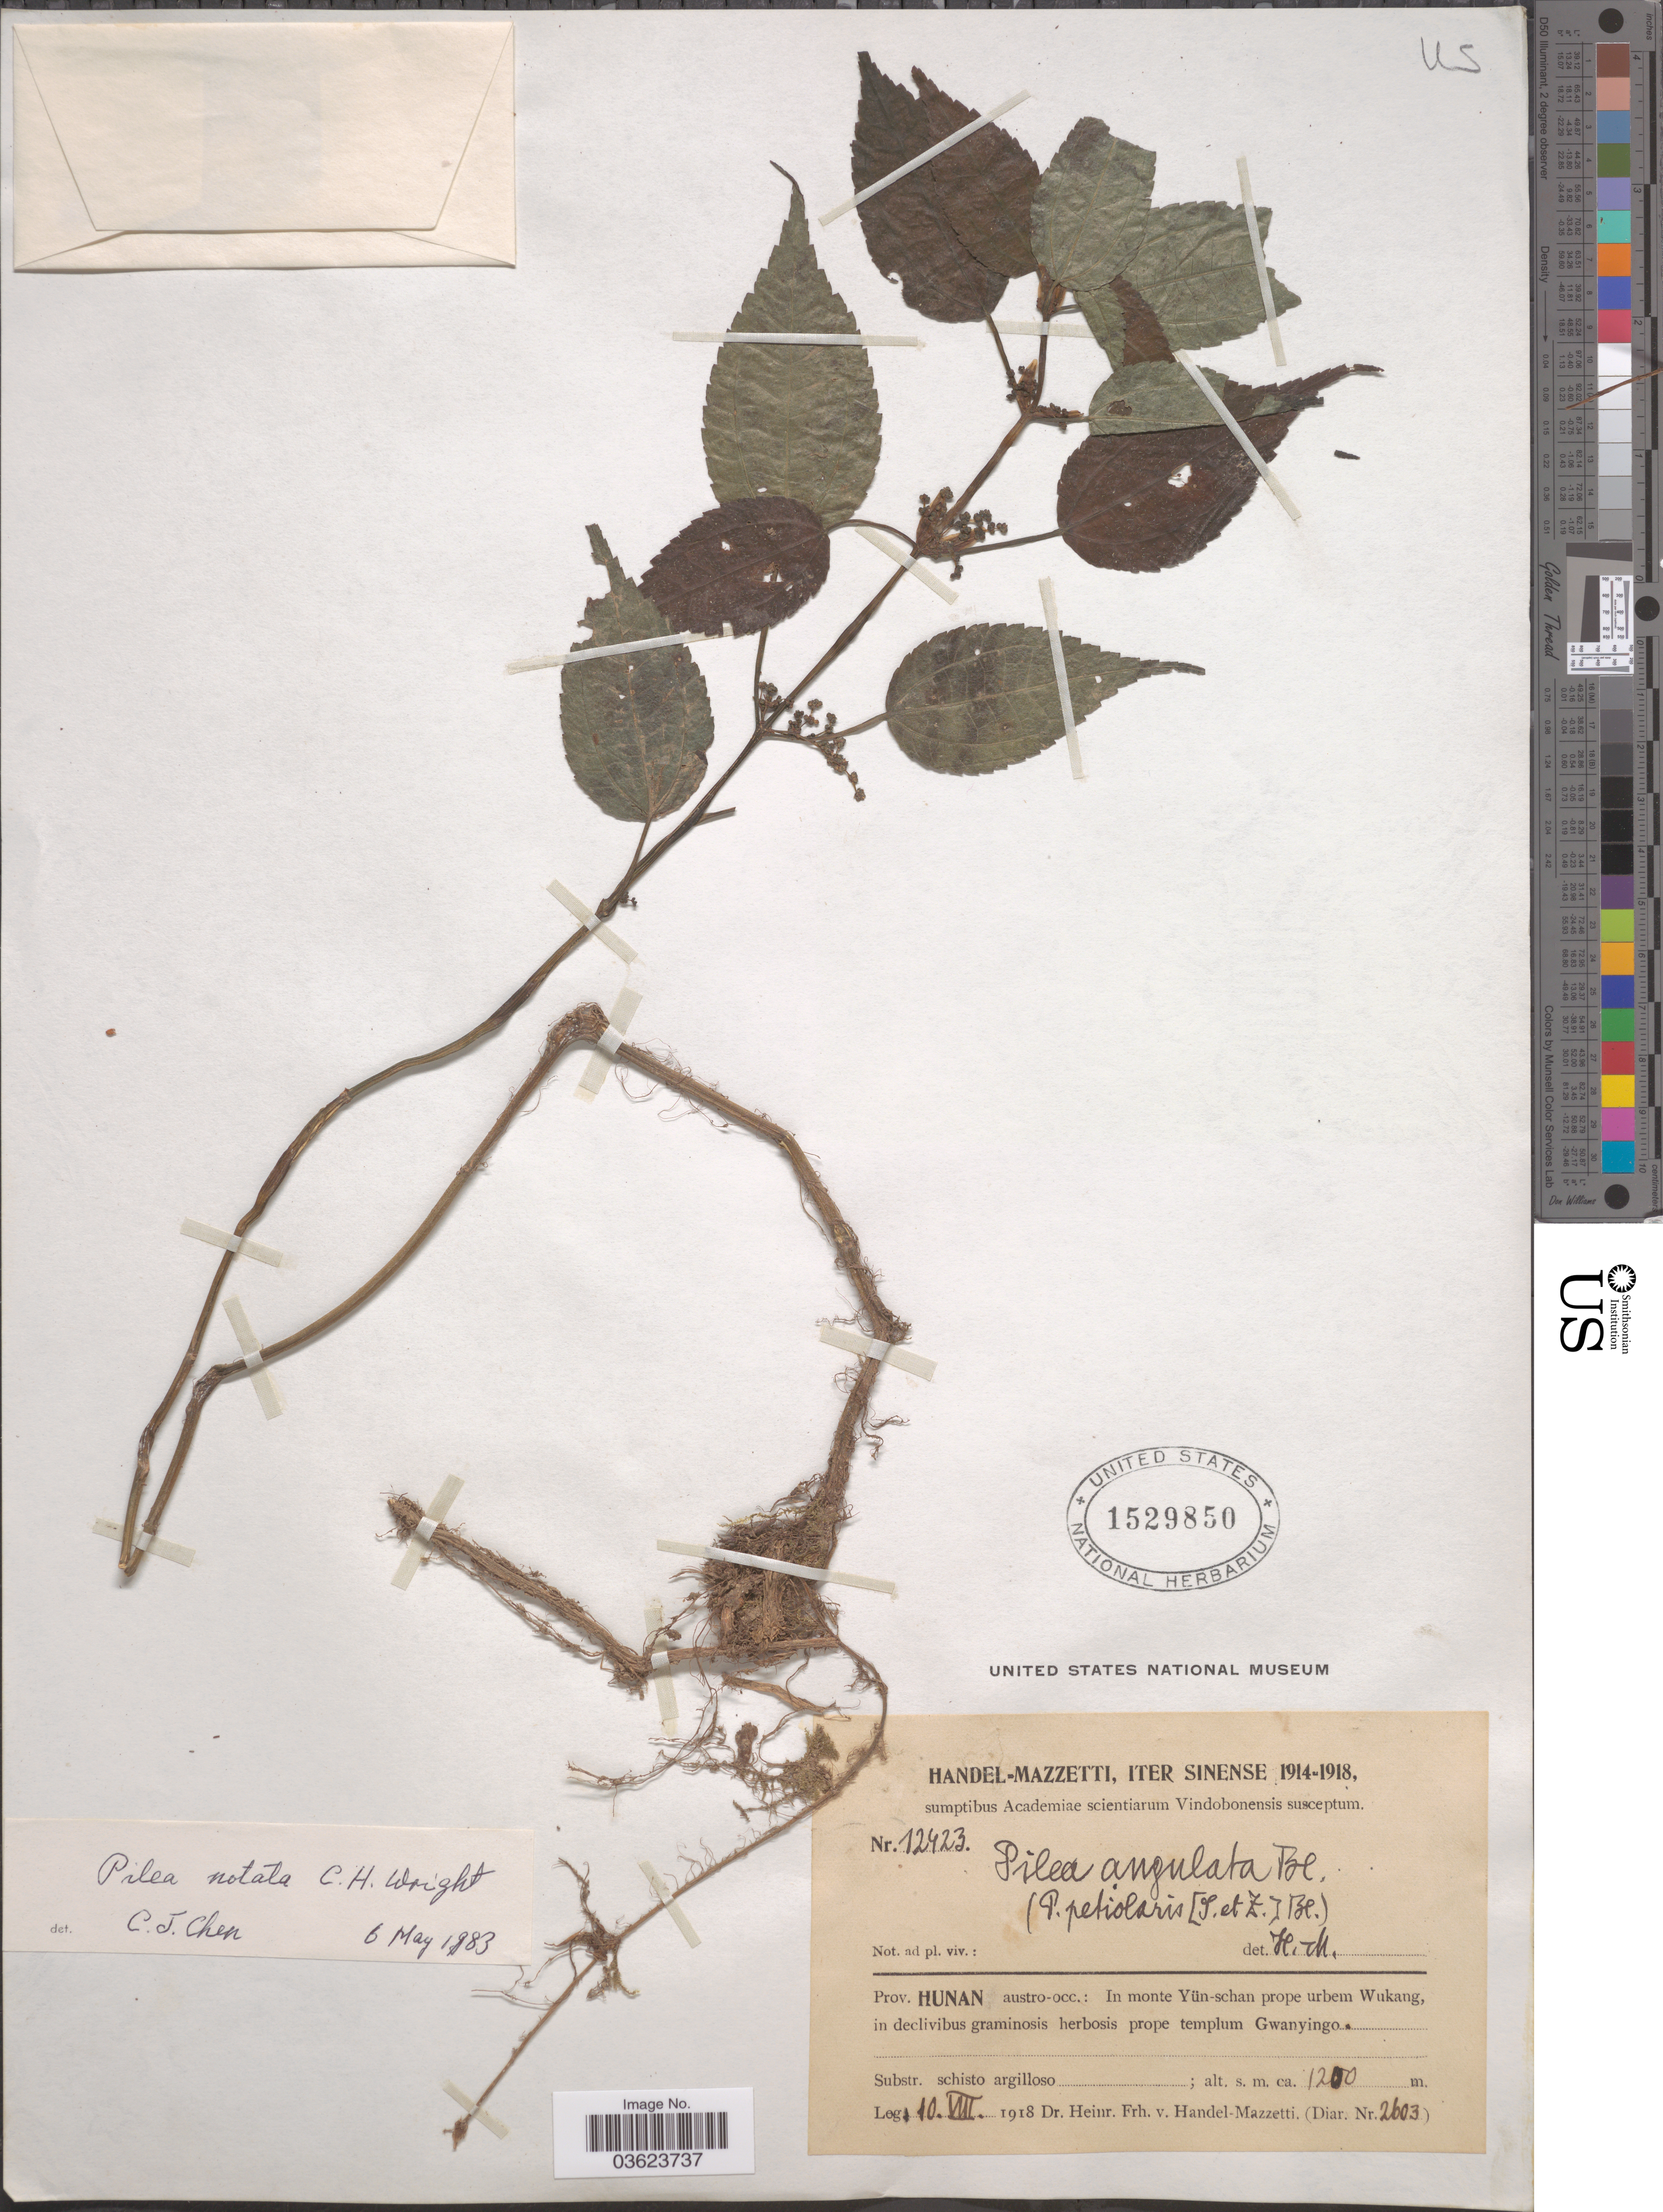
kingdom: Plantae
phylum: Tracheophyta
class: Magnoliopsida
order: Rosales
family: Urticaceae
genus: Pilea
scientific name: Pilea notata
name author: C.H. Wright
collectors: H. Handel-Mazzetti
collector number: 12423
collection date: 1918-08-10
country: China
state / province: Hunan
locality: Prov. Hunan austro-occ.: In monte Yün-schan prope urbem Wukang, in declivibus graminosis herbosis prope templum Gwanyingo.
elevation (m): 1200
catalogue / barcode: US 1529850